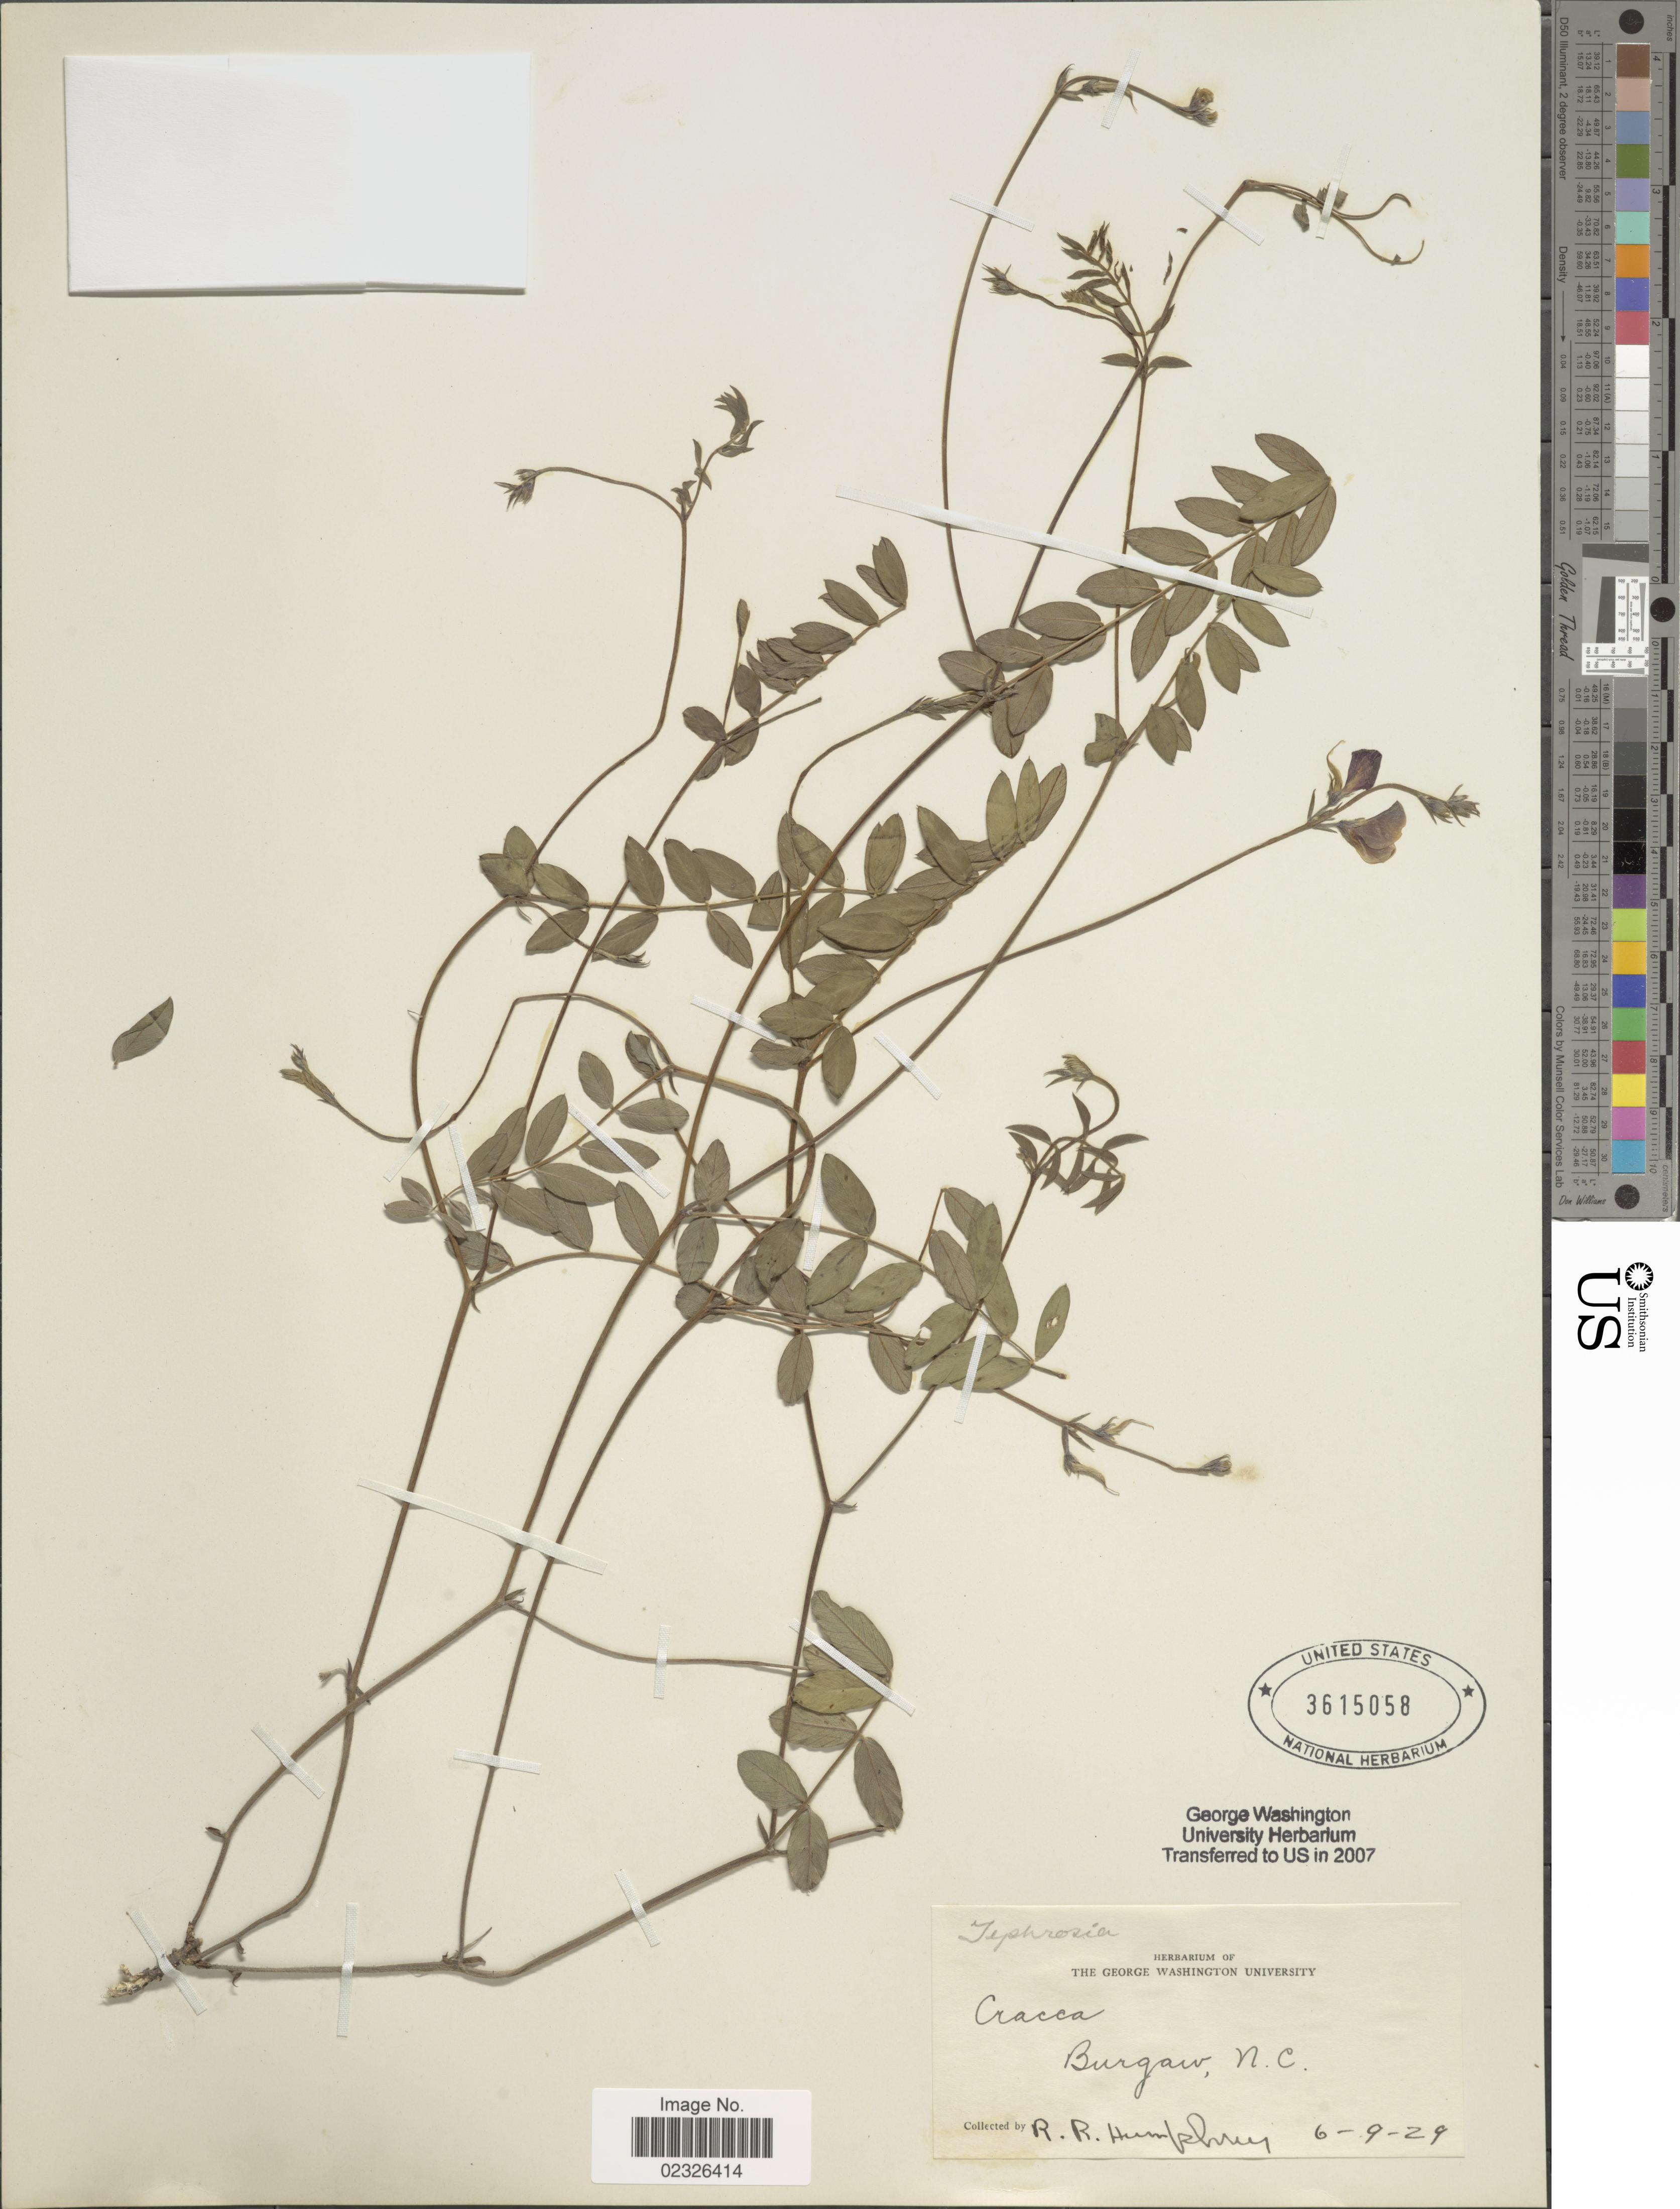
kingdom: Plantae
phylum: Tracheophyta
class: Magnoliopsida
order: Fabales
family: Fabaceae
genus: Coursetia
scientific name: Coursetia caribaea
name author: (Jacq.) Lavin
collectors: R. Humphrey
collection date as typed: Transcribed d/m/y: 9/6/29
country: United States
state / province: North Carolina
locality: Burgaw, N.C.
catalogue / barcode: US 3615058